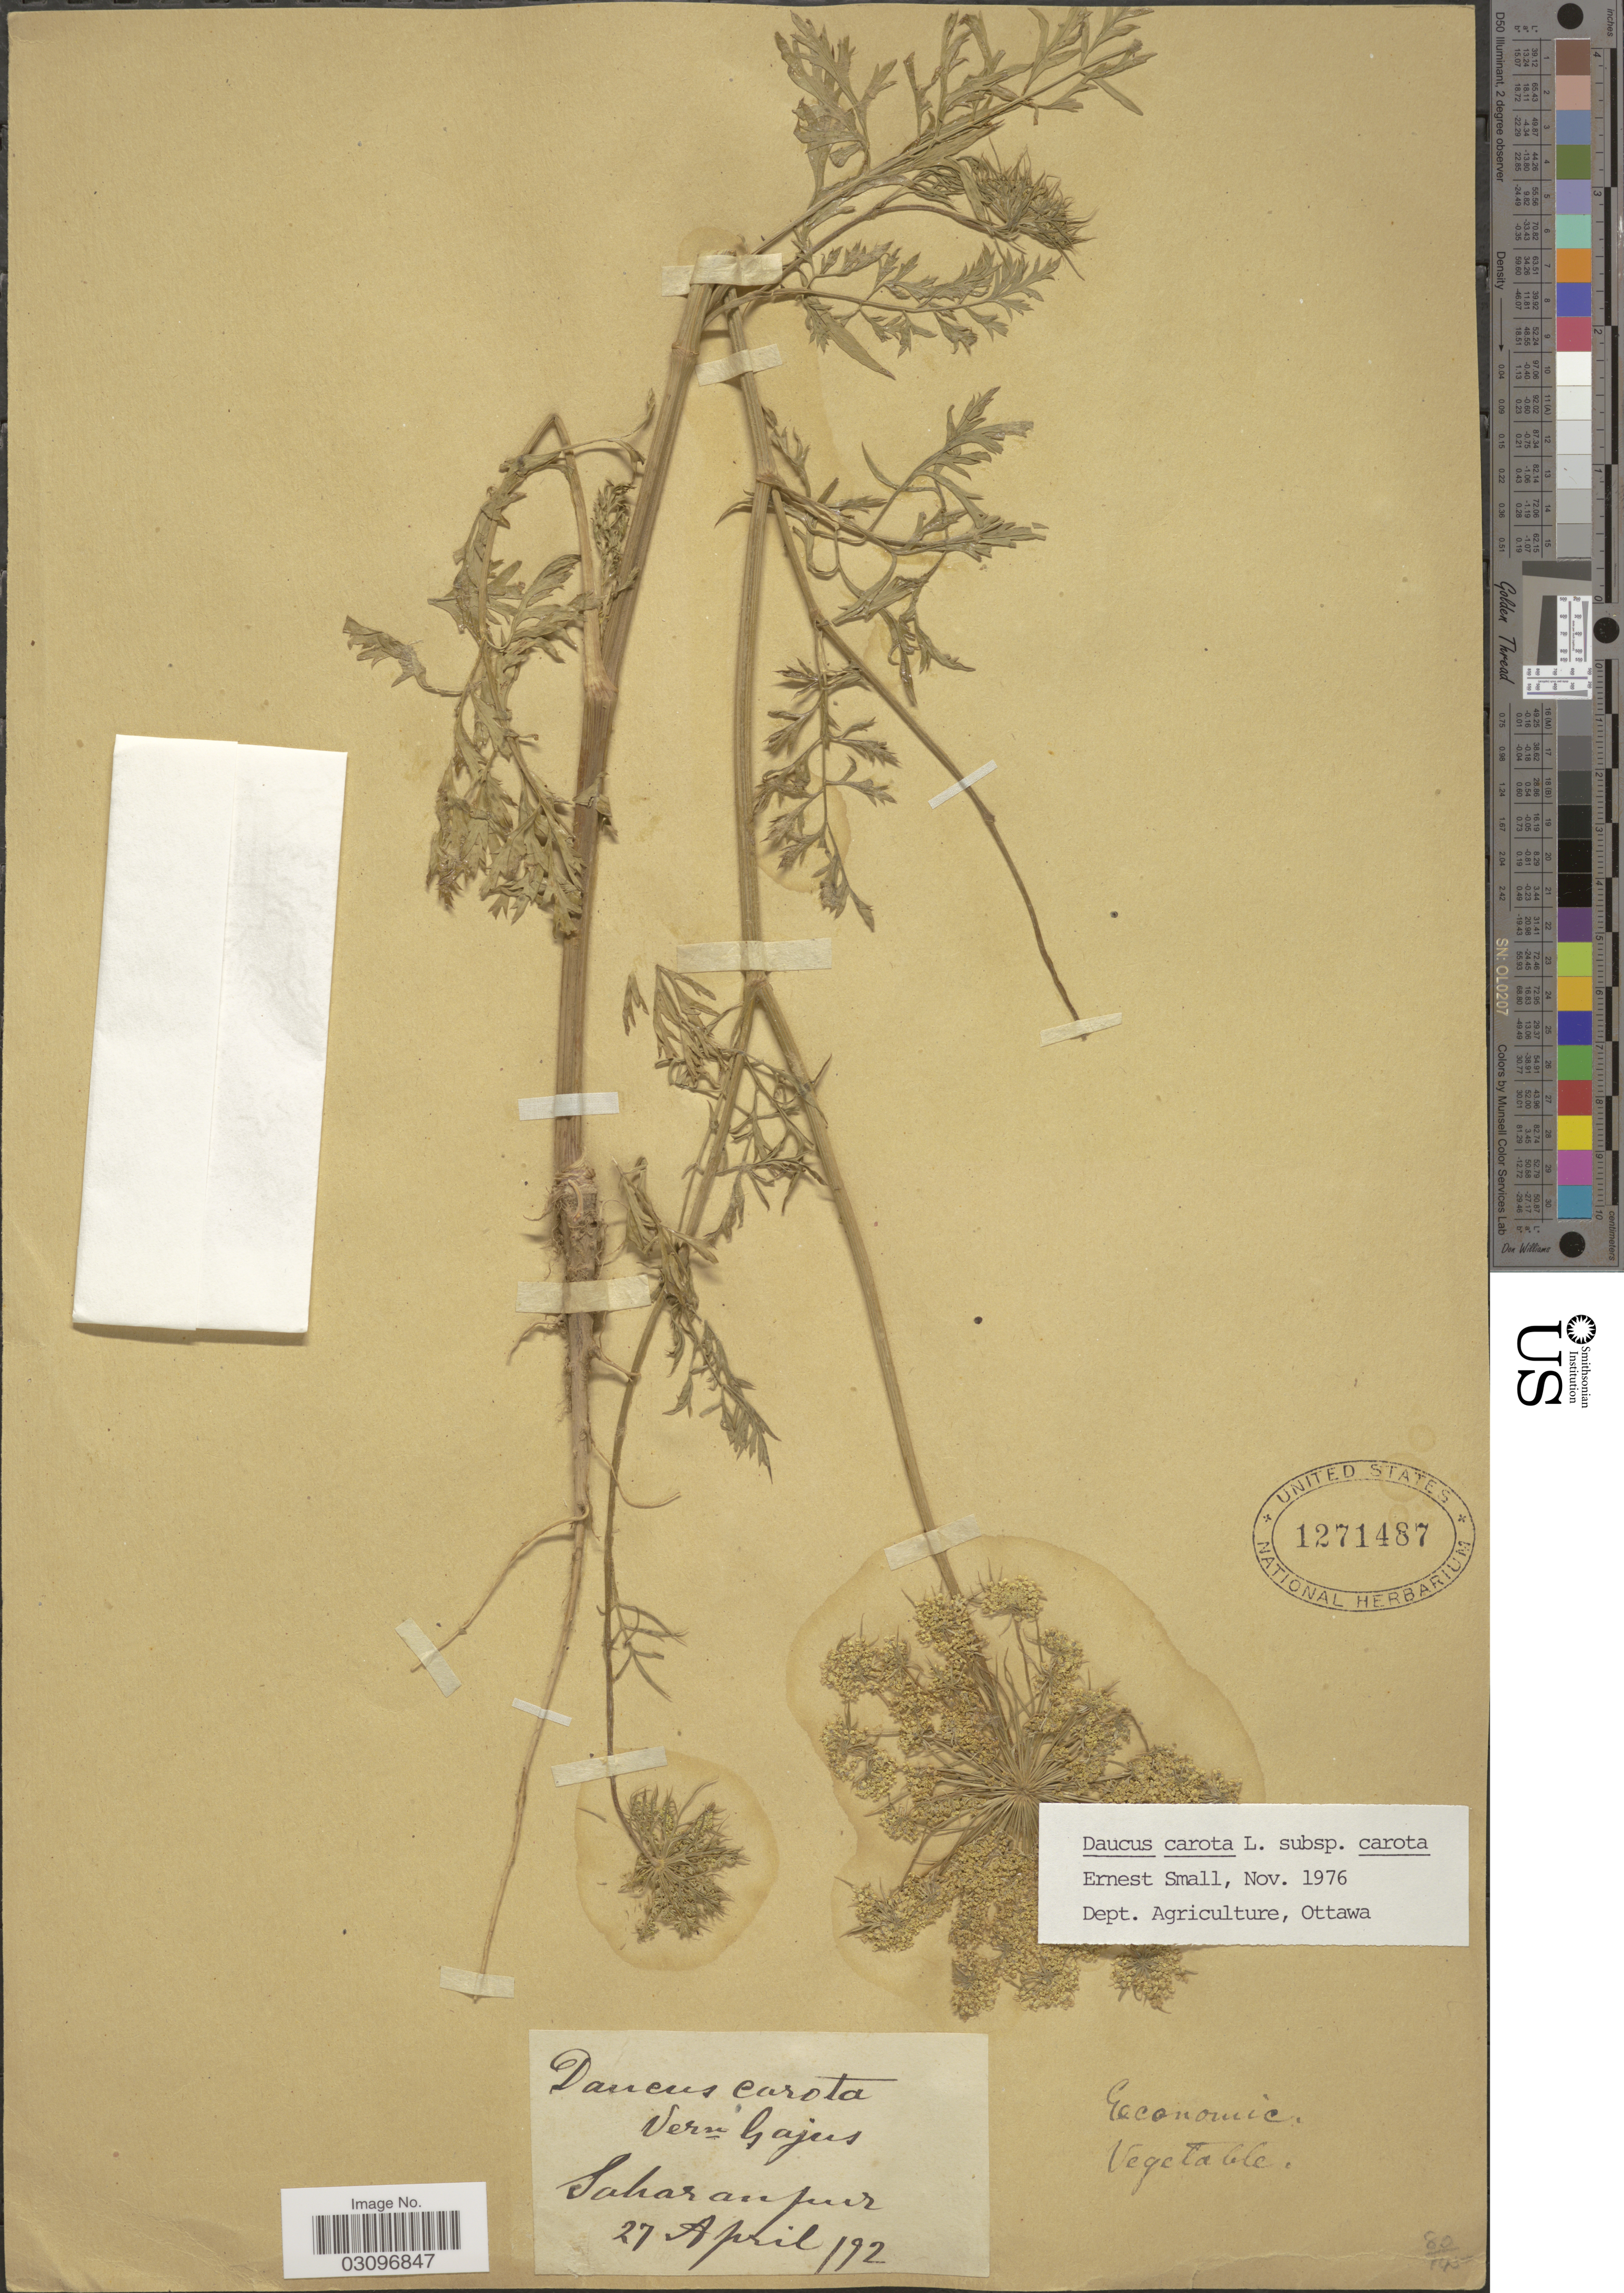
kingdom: Plantae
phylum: Tracheophyta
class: Magnoliopsida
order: Apiales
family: Apiaceae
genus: Daucus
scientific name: Daucus carota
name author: L.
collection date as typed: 27 April 192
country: India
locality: Saharanpur.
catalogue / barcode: US 1271487